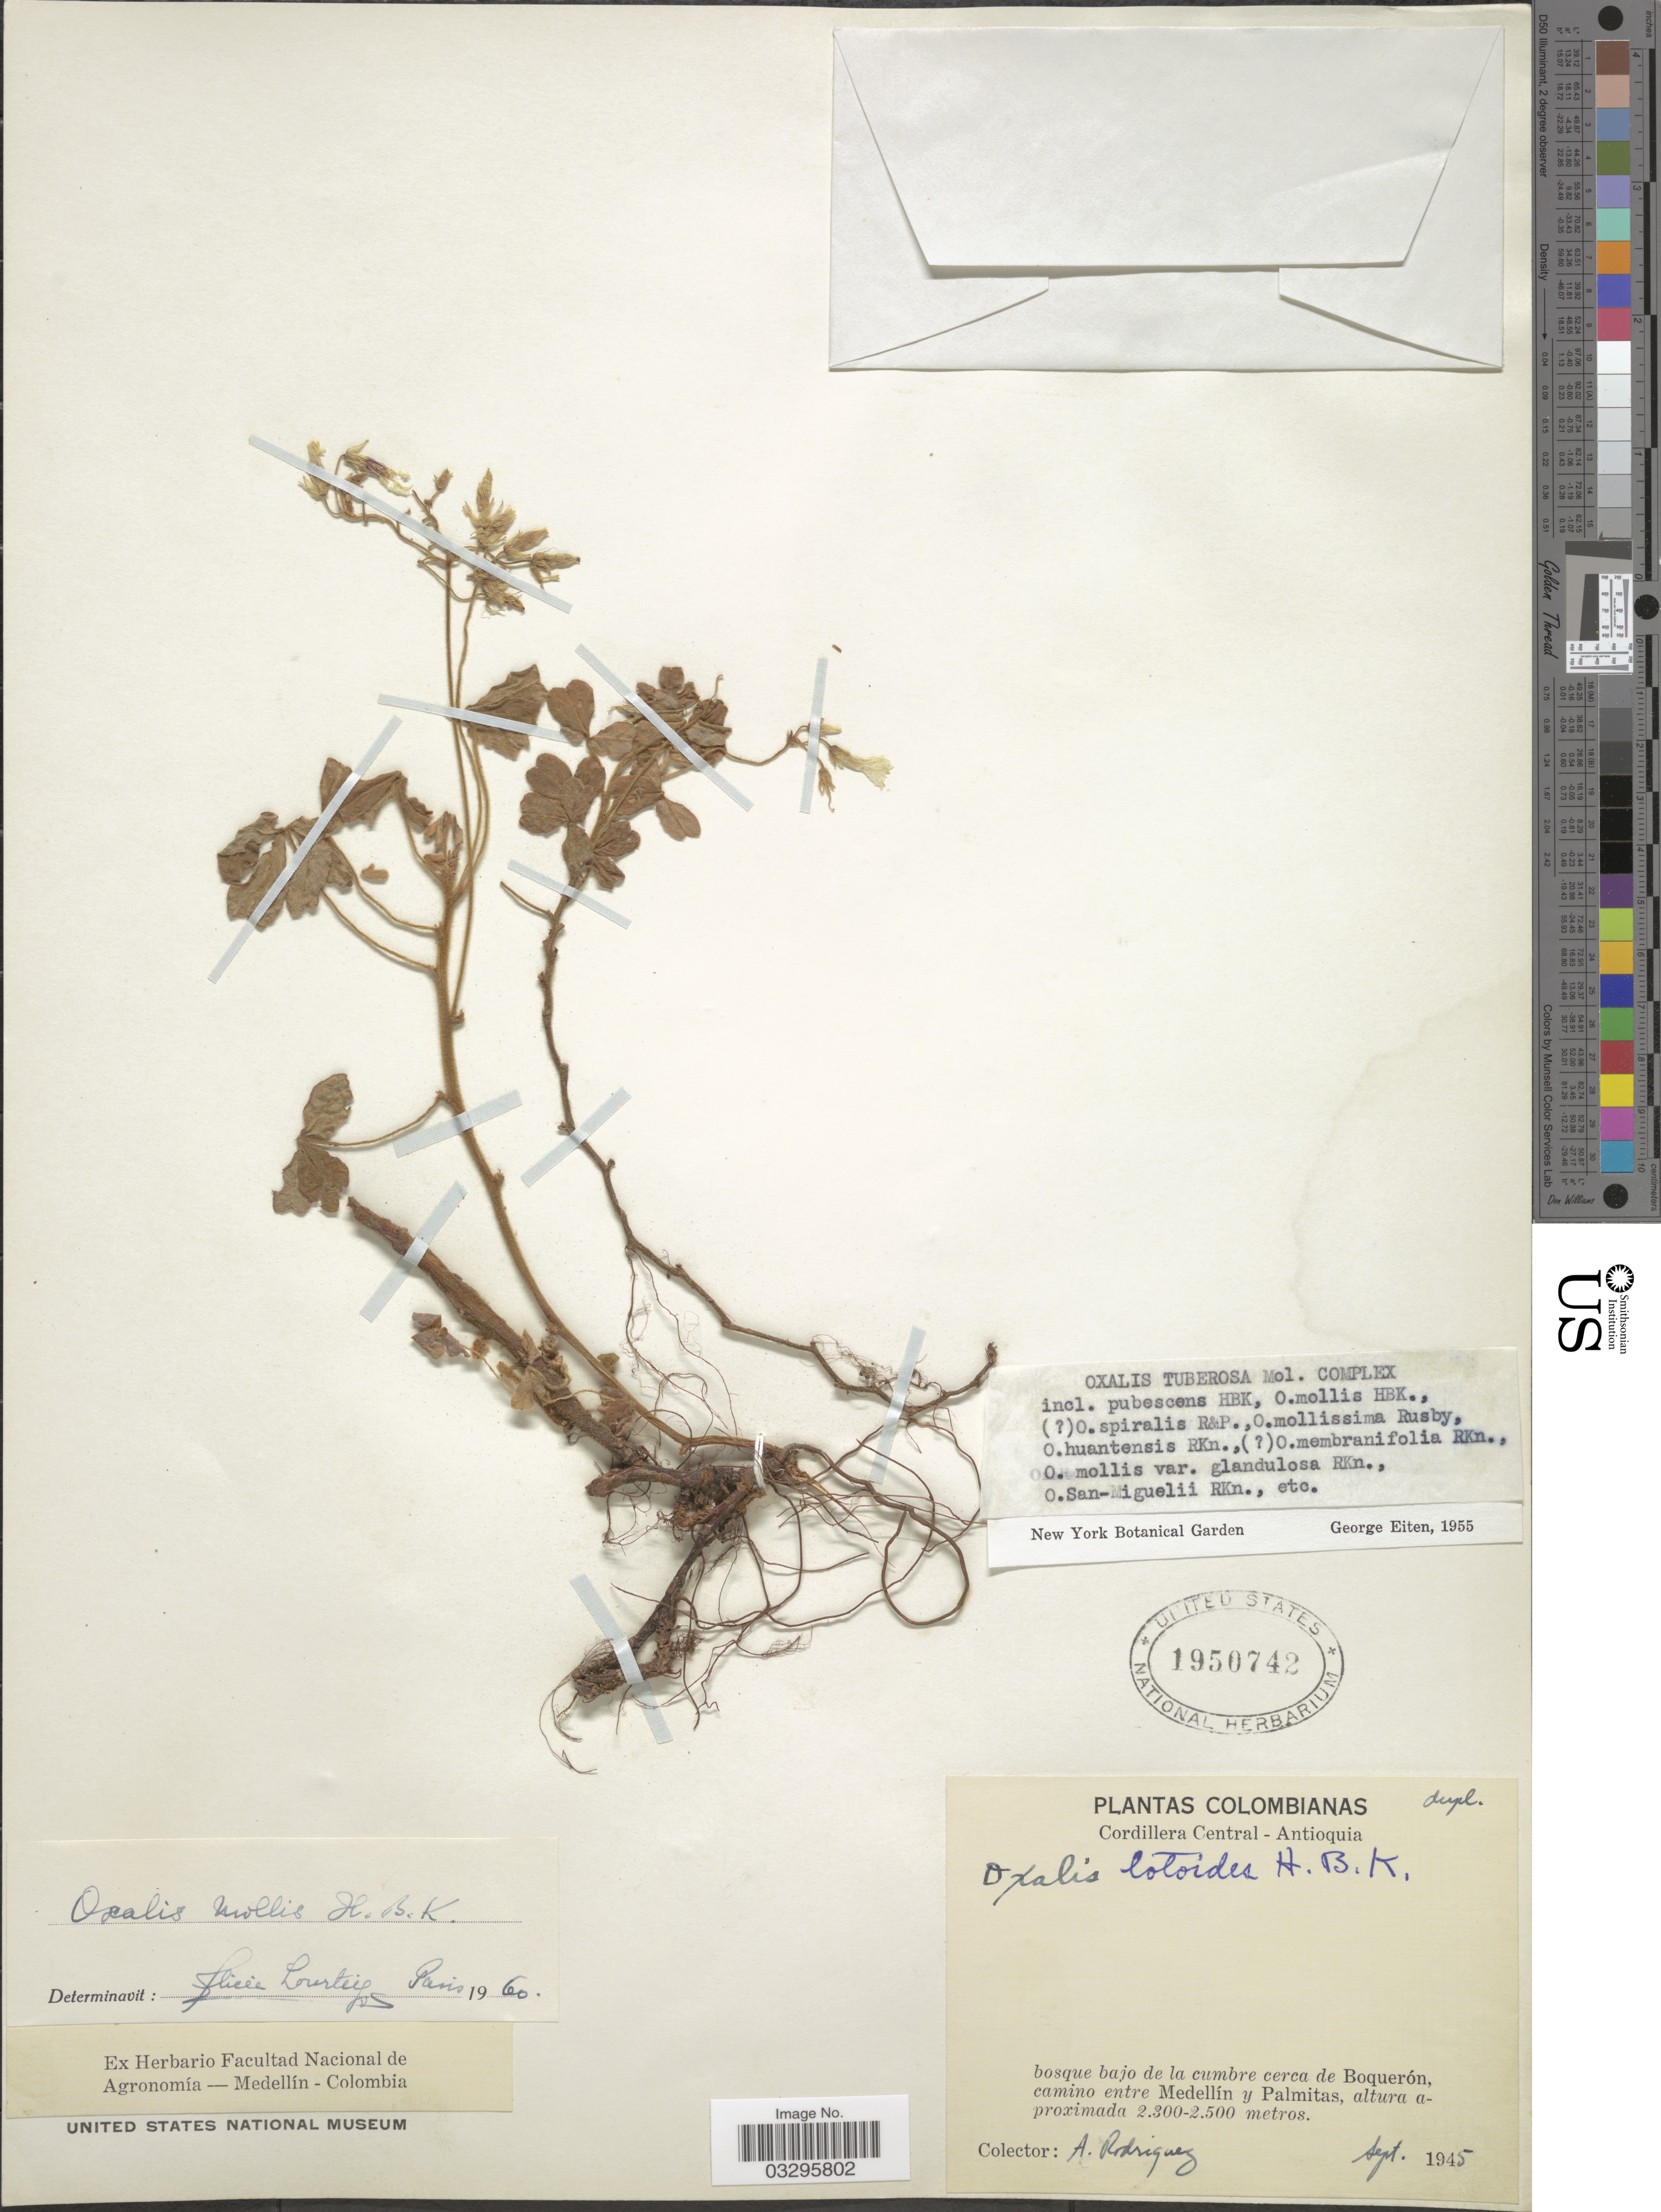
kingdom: Plantae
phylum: Tracheophyta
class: Magnoliopsida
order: Oxalidales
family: Oxalidaceae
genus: Oxalis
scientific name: Oxalis mollis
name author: Kunth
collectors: A. Rodriguez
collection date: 1945-09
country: Colombia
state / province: Antioquia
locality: Cordillera Central, bosque bajo de la cumbre cerca de Boquerón, camino entre Medellín y Palmitas.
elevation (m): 2300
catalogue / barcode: US 1950742